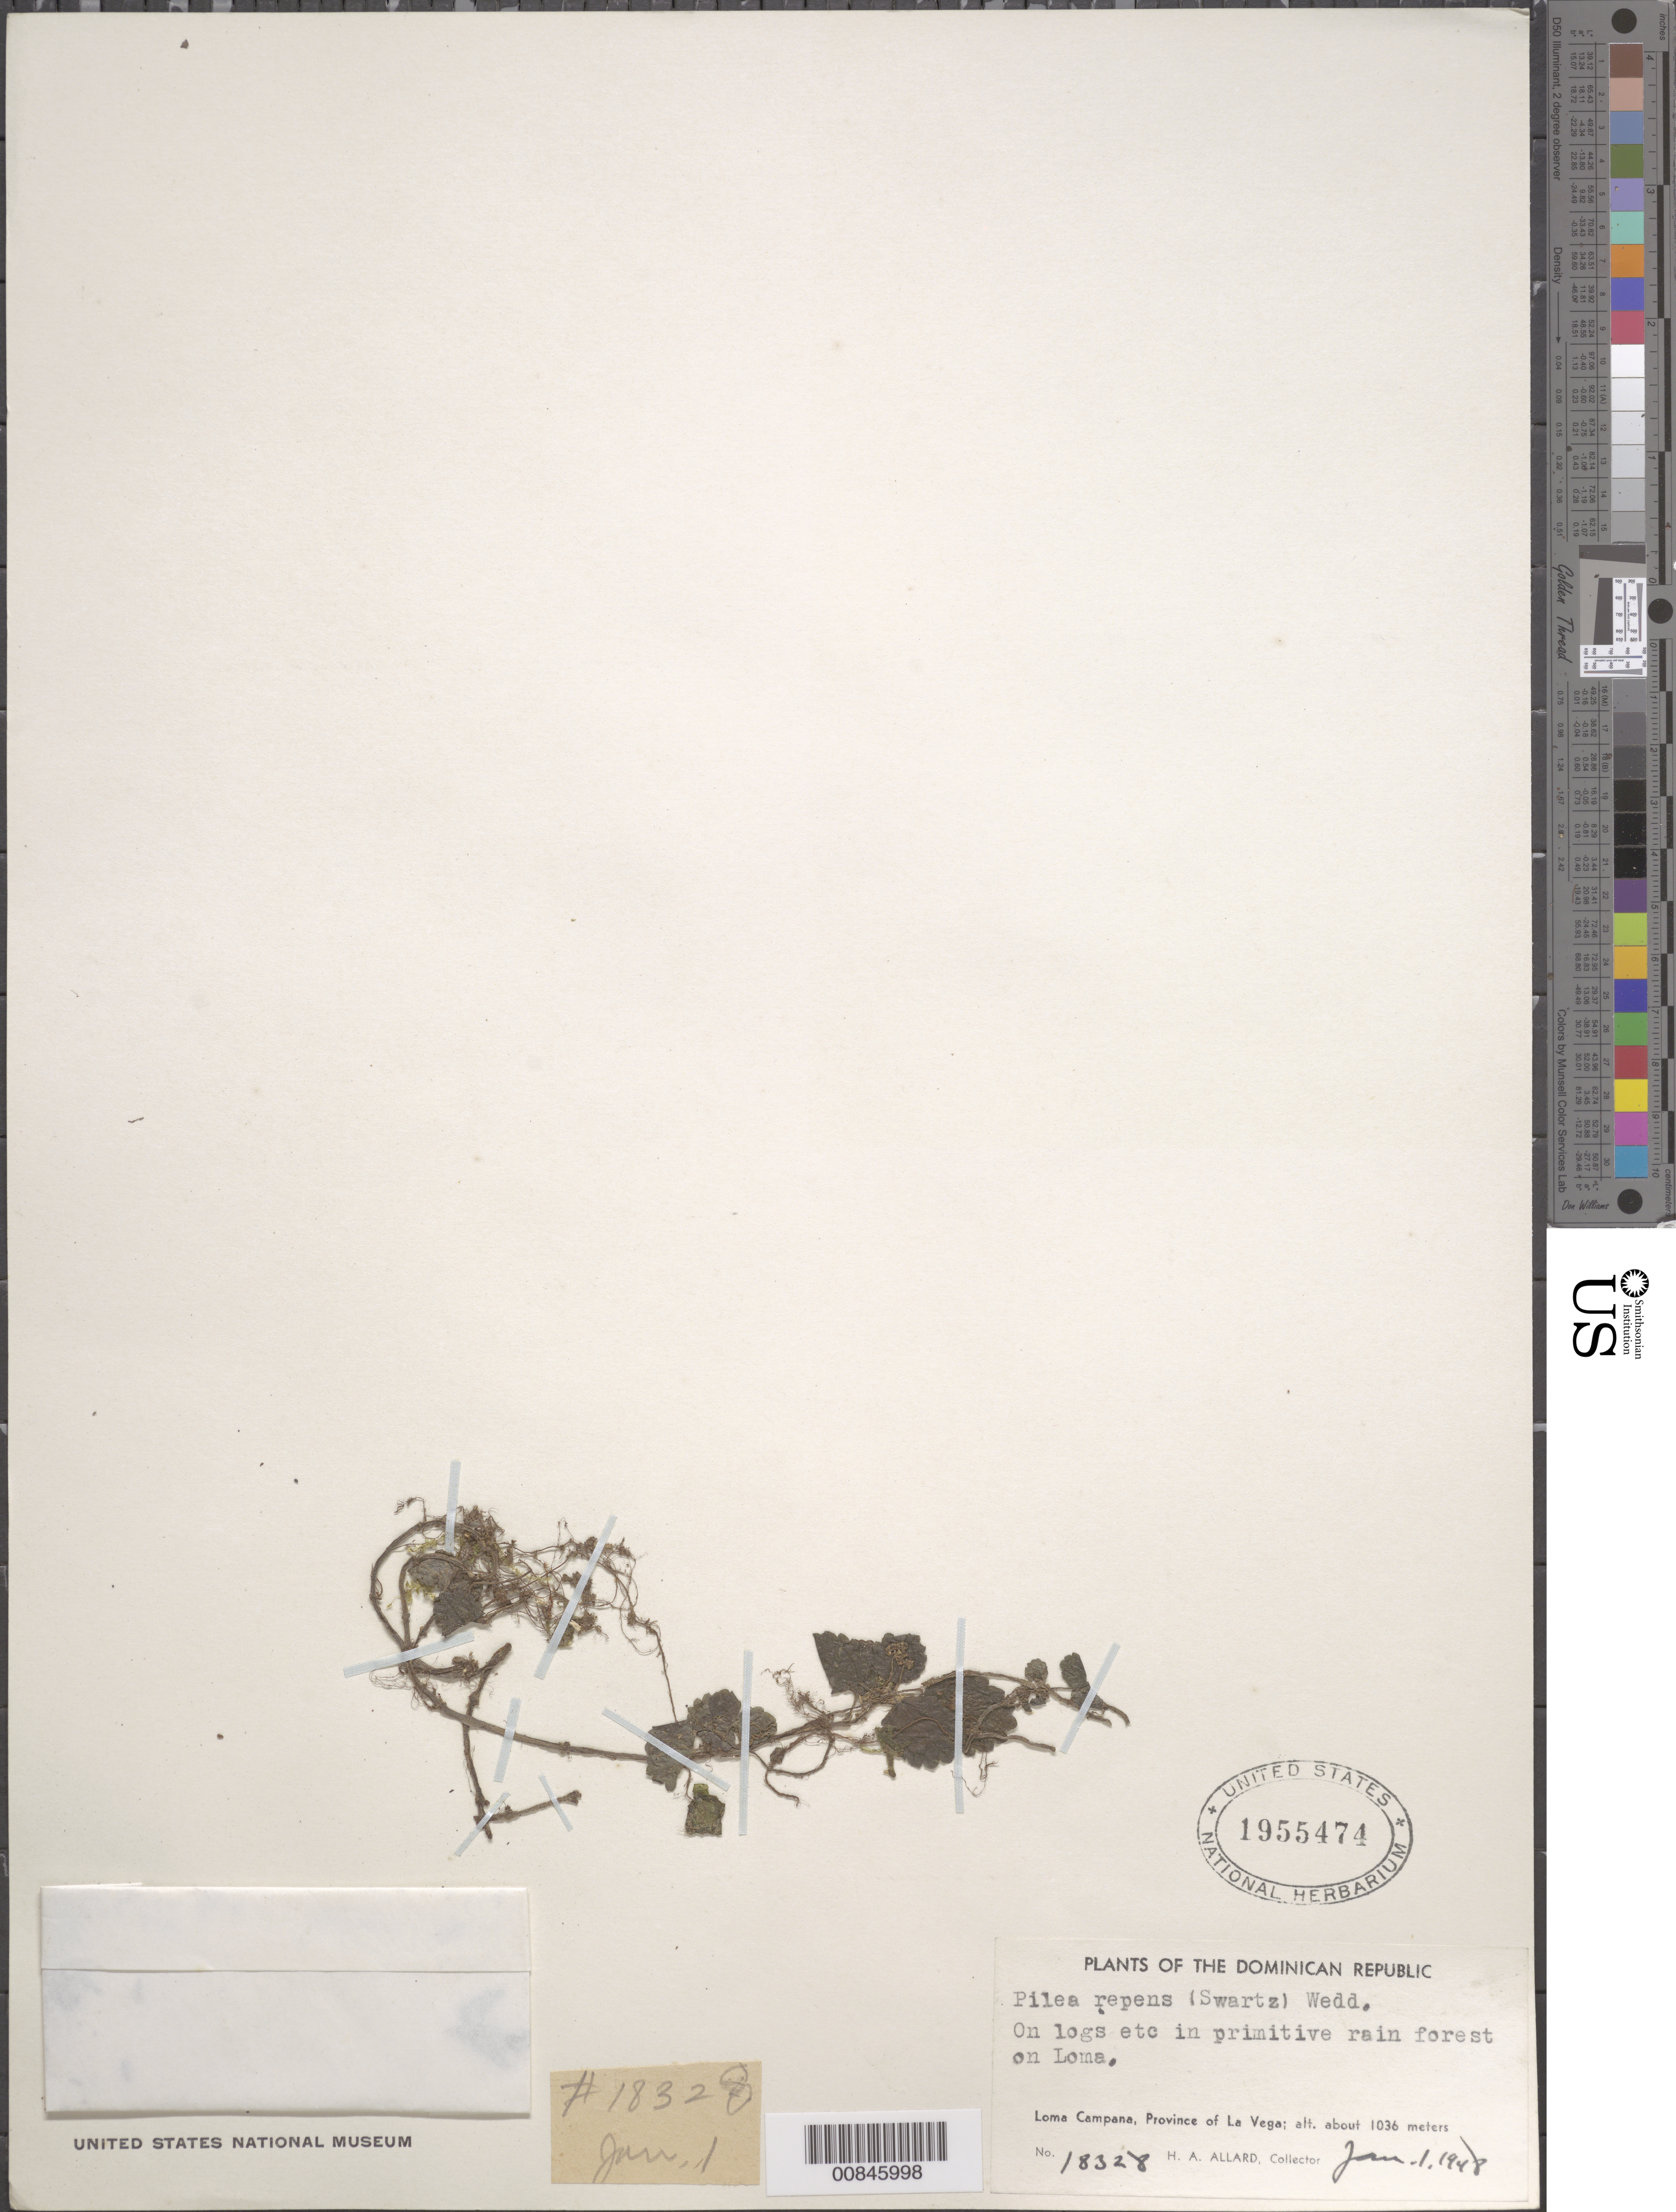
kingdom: Plantae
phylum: Tracheophyta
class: Magnoliopsida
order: Rosales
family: Urticaceae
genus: Pilea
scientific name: Pilea repens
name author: (Sw.) Wedd.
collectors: H. A. Allard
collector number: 18328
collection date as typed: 01 Jan 1948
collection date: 1948-01-01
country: Dominican Republic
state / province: La Vega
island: Hispaniola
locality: Loma Campana.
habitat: On logs etc., in primitive rain forest on Loma.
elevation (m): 1036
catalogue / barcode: US 1955474